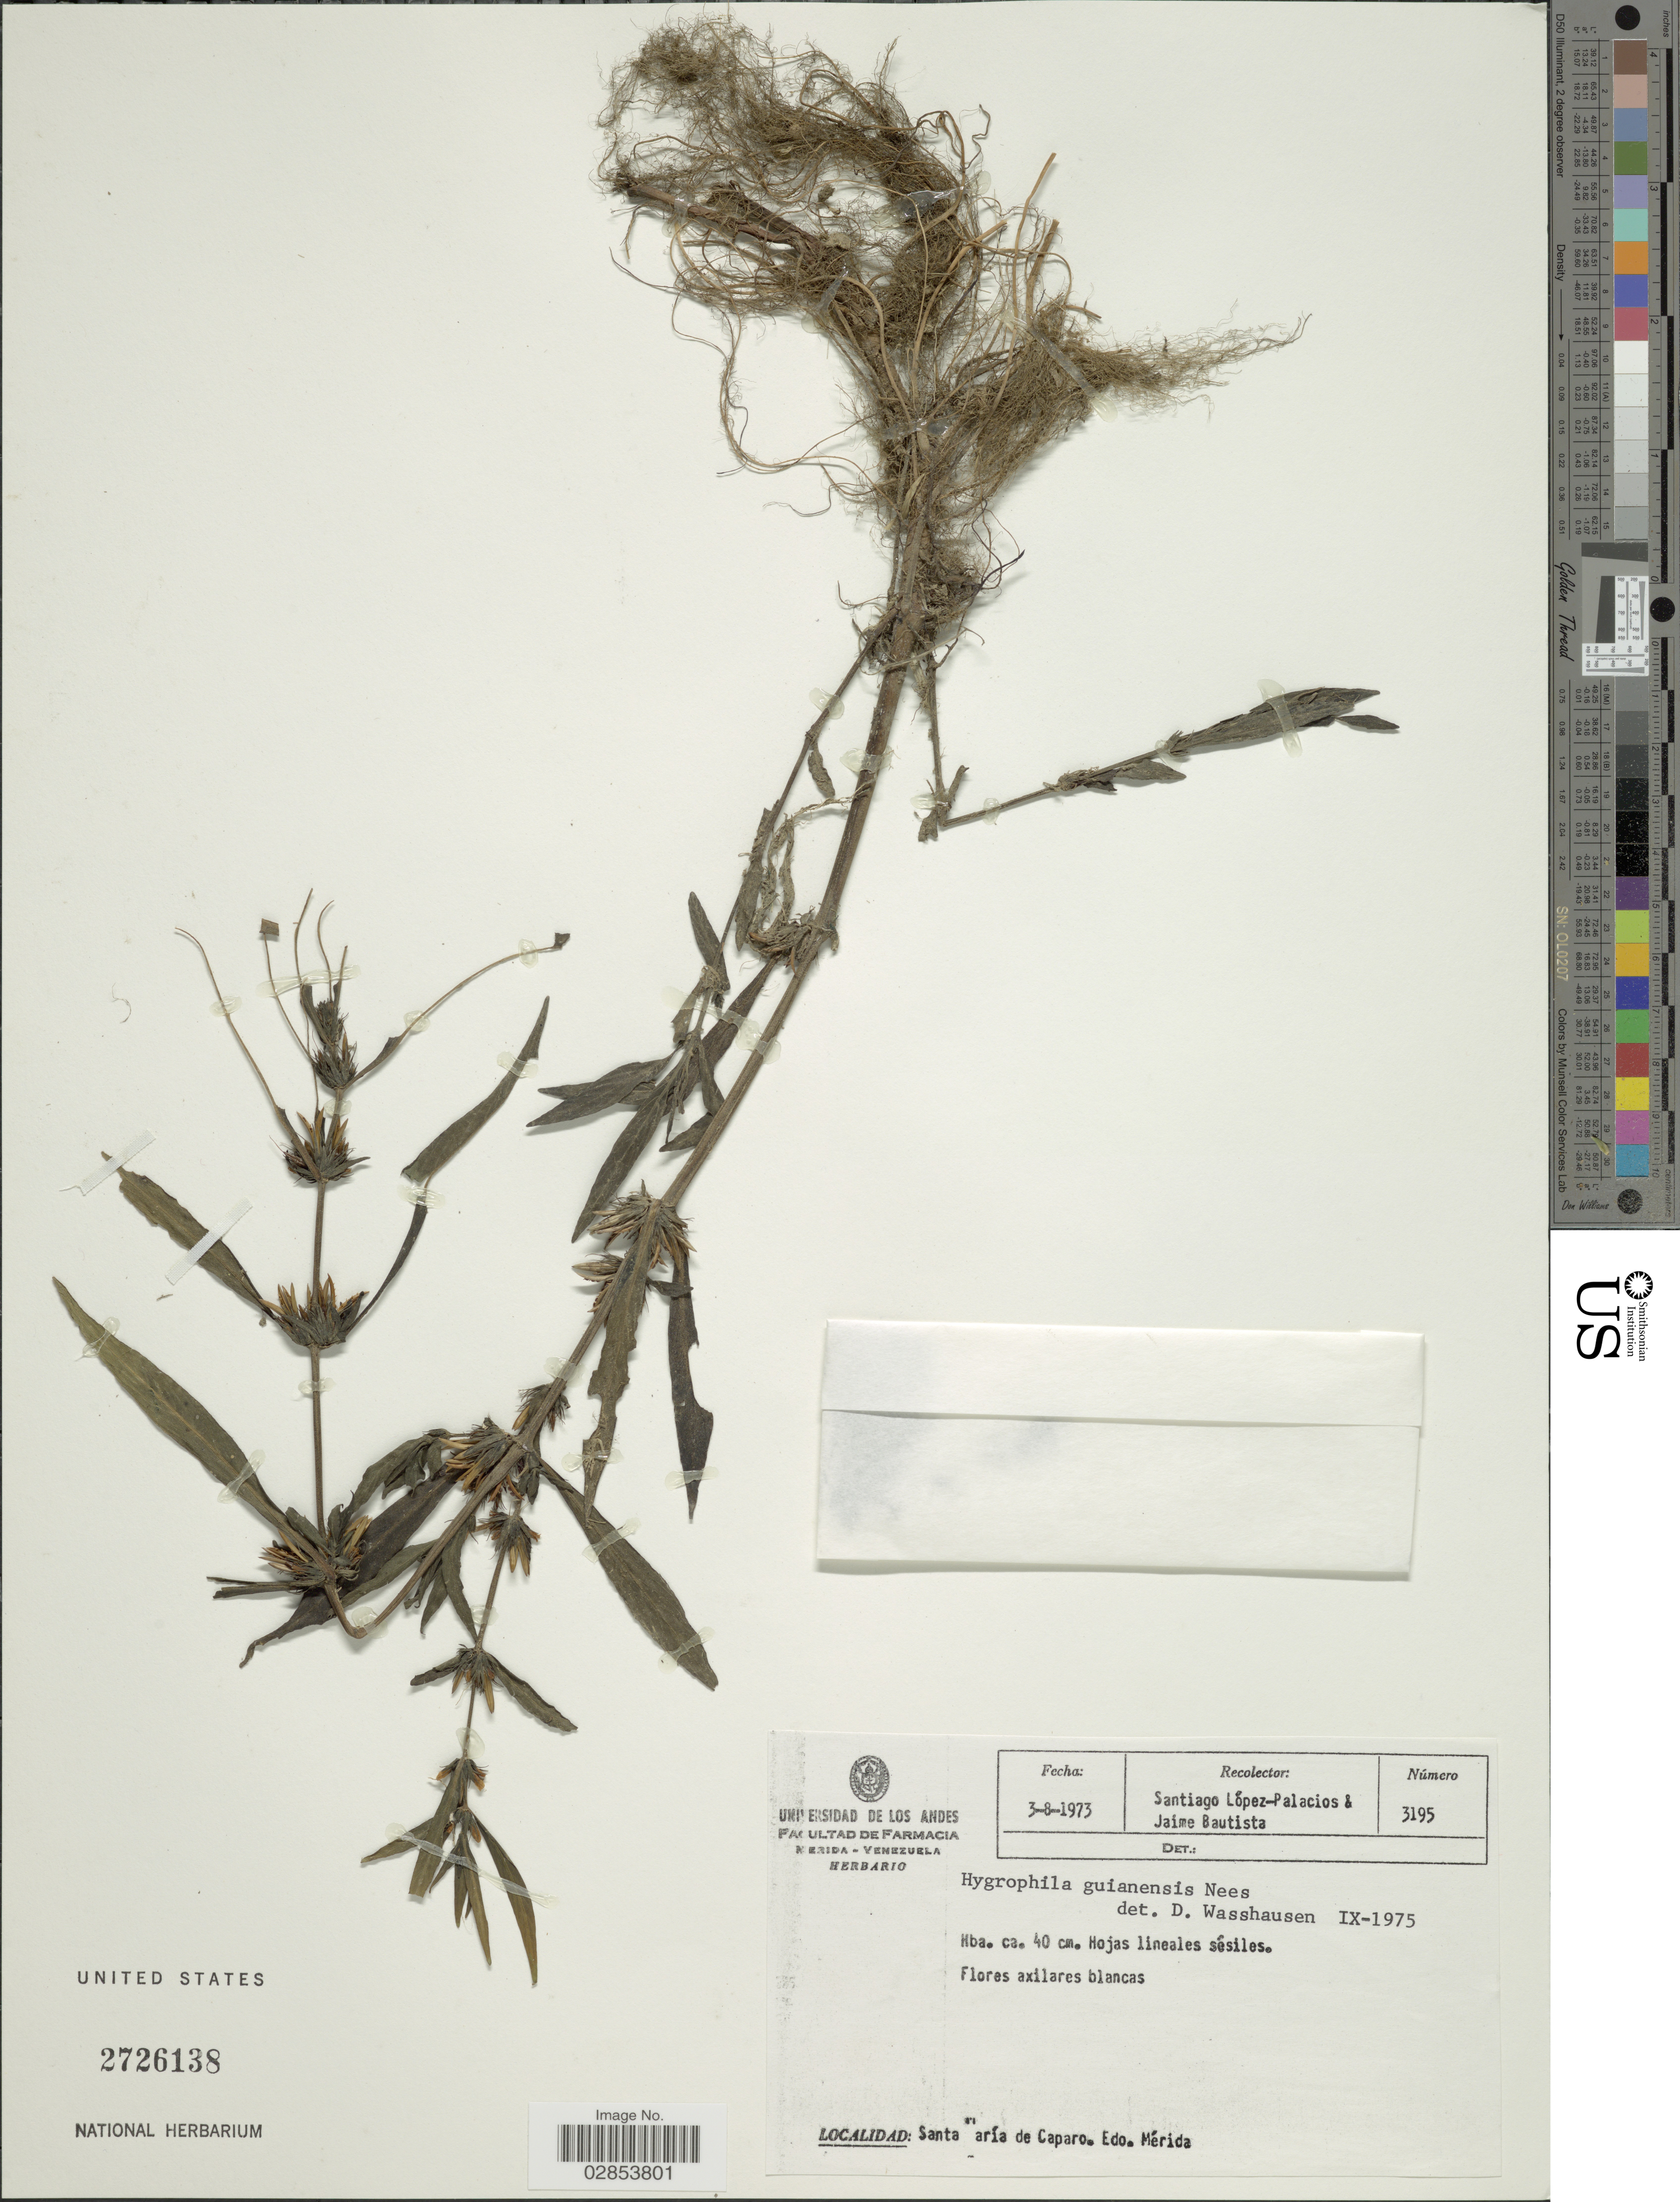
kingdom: Plantae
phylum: Tracheophyta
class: Magnoliopsida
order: Lamiales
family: Acanthaceae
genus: Hygrophila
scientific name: Hygrophila costata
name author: Nees & T. Nees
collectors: S. López-Palacios & J. A. Bautista B.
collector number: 3195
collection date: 1973-08-03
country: Venezuela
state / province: Mérida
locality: Santa María de Caparo.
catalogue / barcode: US 2726138